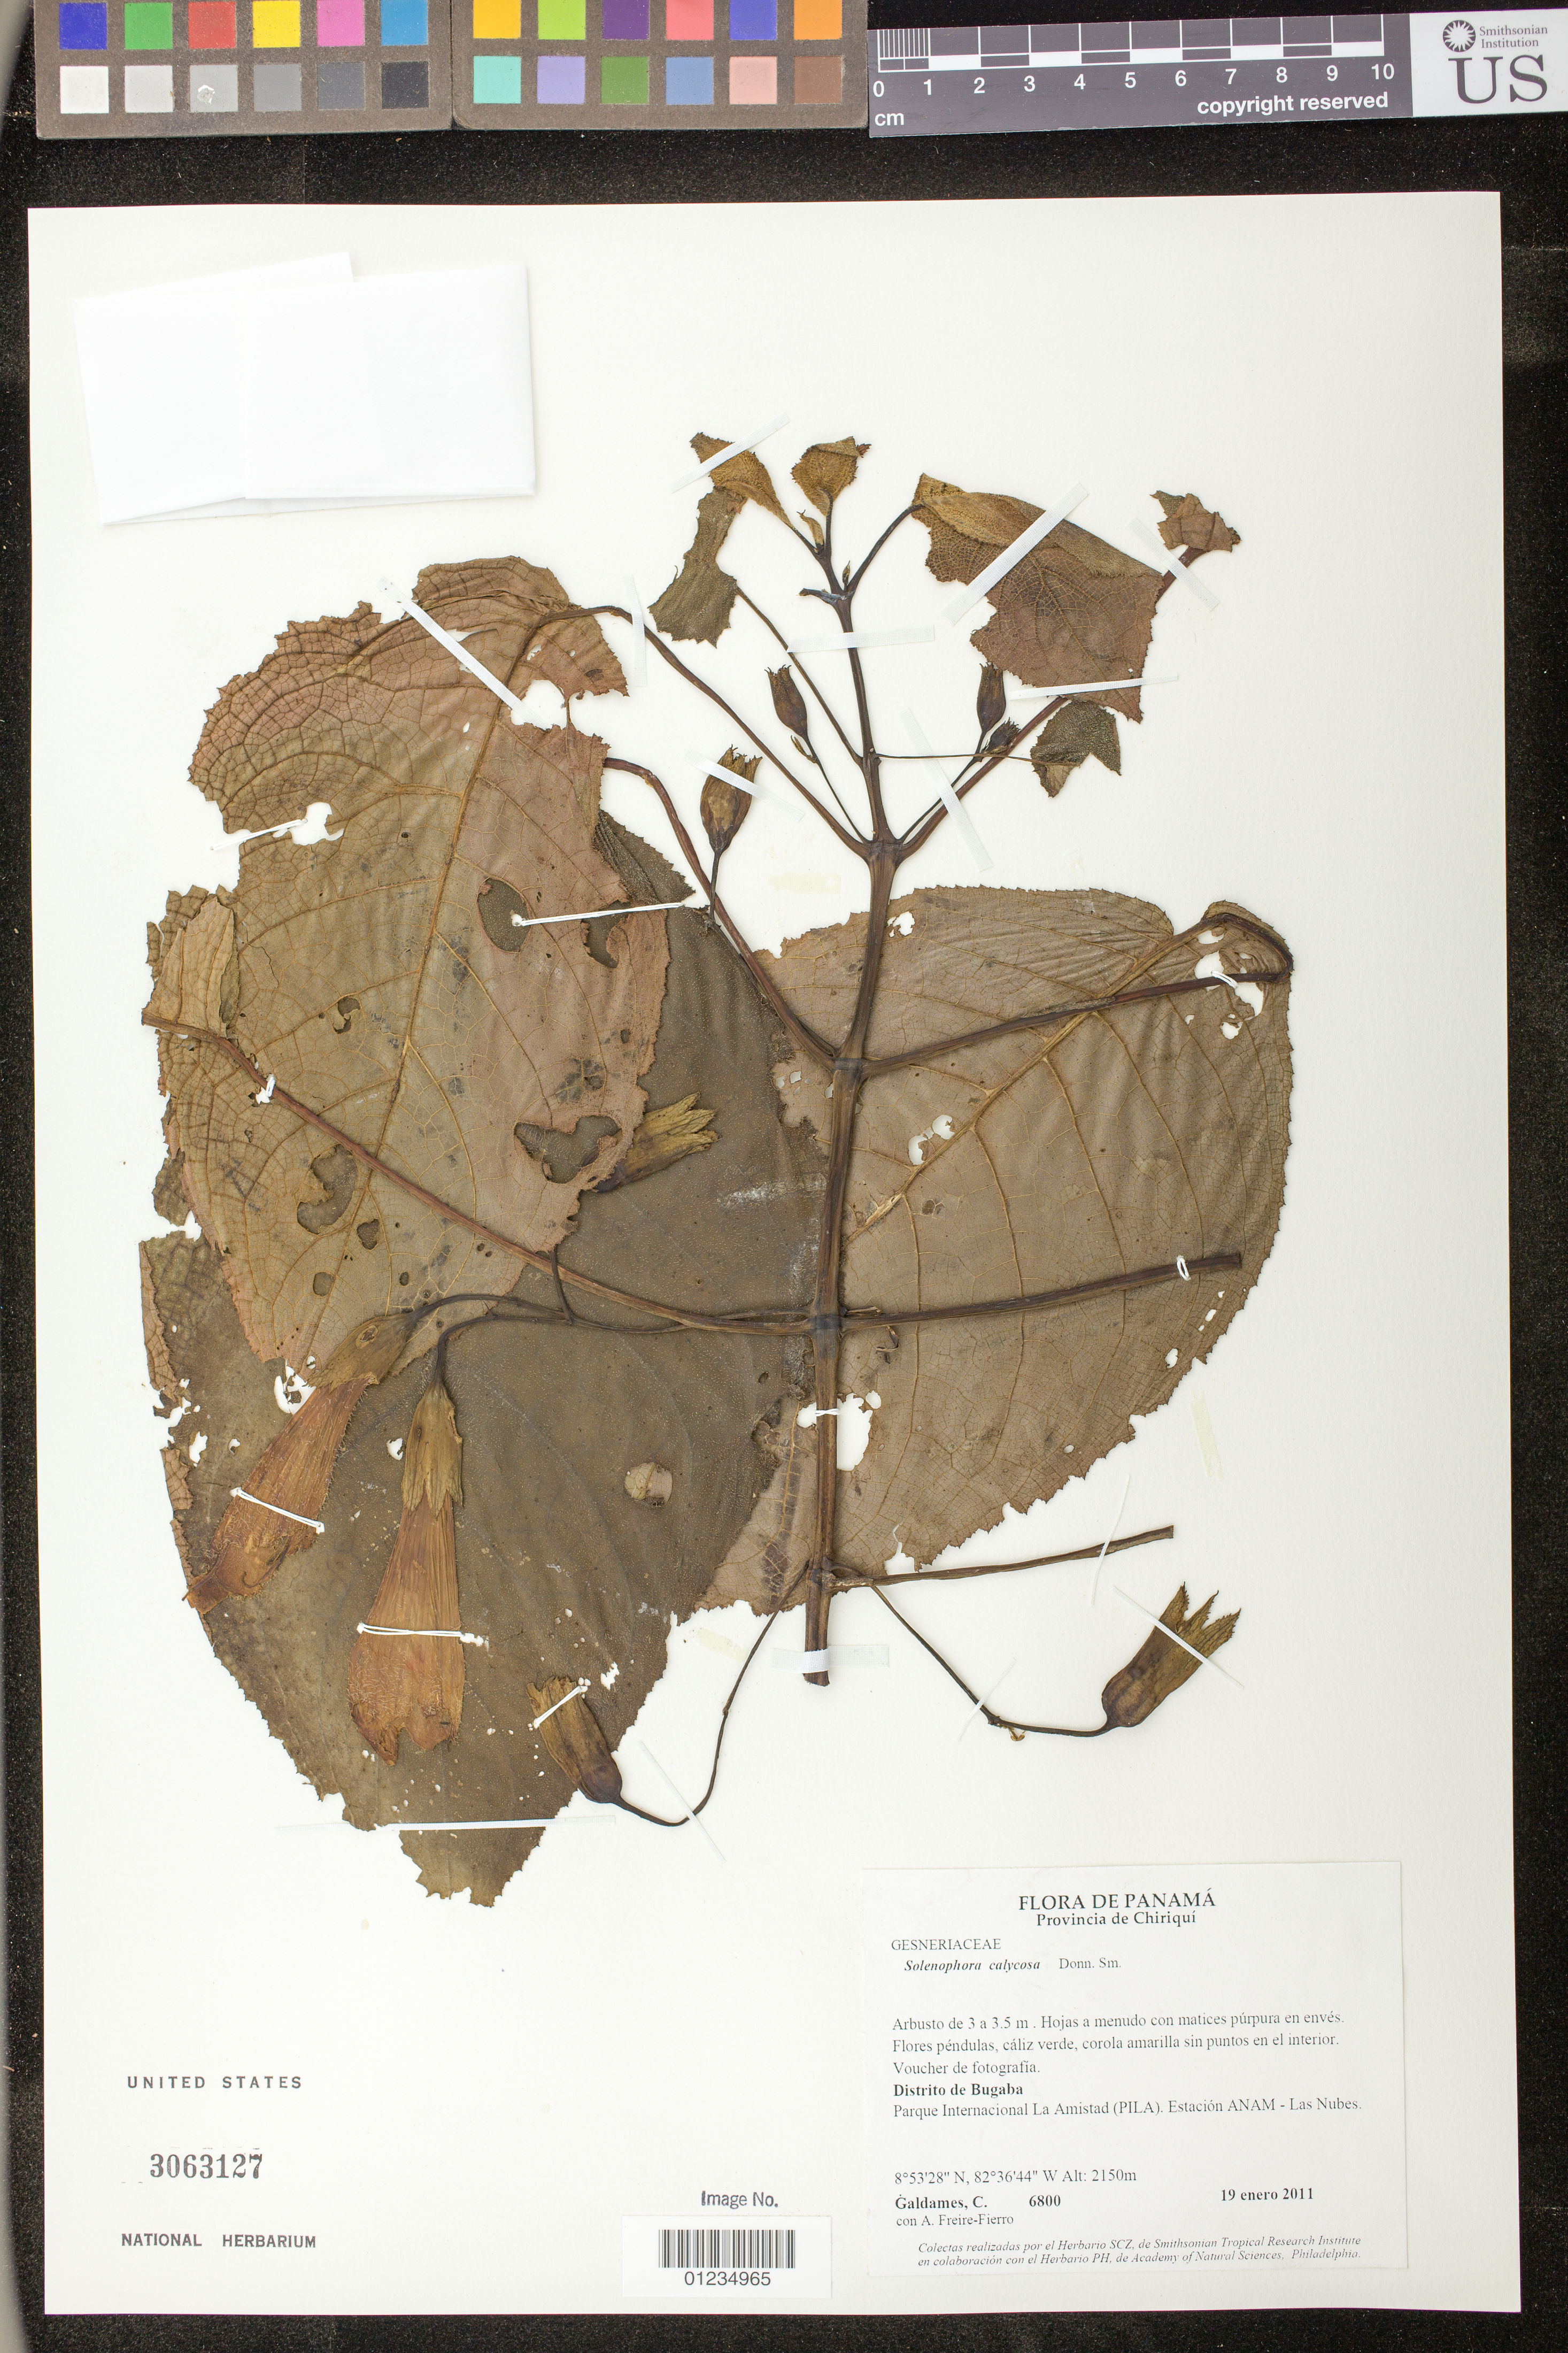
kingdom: Plantae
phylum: Tracheophyta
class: Magnoliopsida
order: Lamiales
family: Gesneriaceae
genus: Solenophora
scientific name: Solenophora calycosa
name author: Donn. Sm.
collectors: C. Galdames & A. Freire-Fierro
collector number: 6800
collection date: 2011-01-19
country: Panama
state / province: Chiriqui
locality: Distrito de Bugaba. Parque Internacional La Amistad (PILA). Estacion ANAM - Las Nubes.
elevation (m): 2150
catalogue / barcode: US 3063127